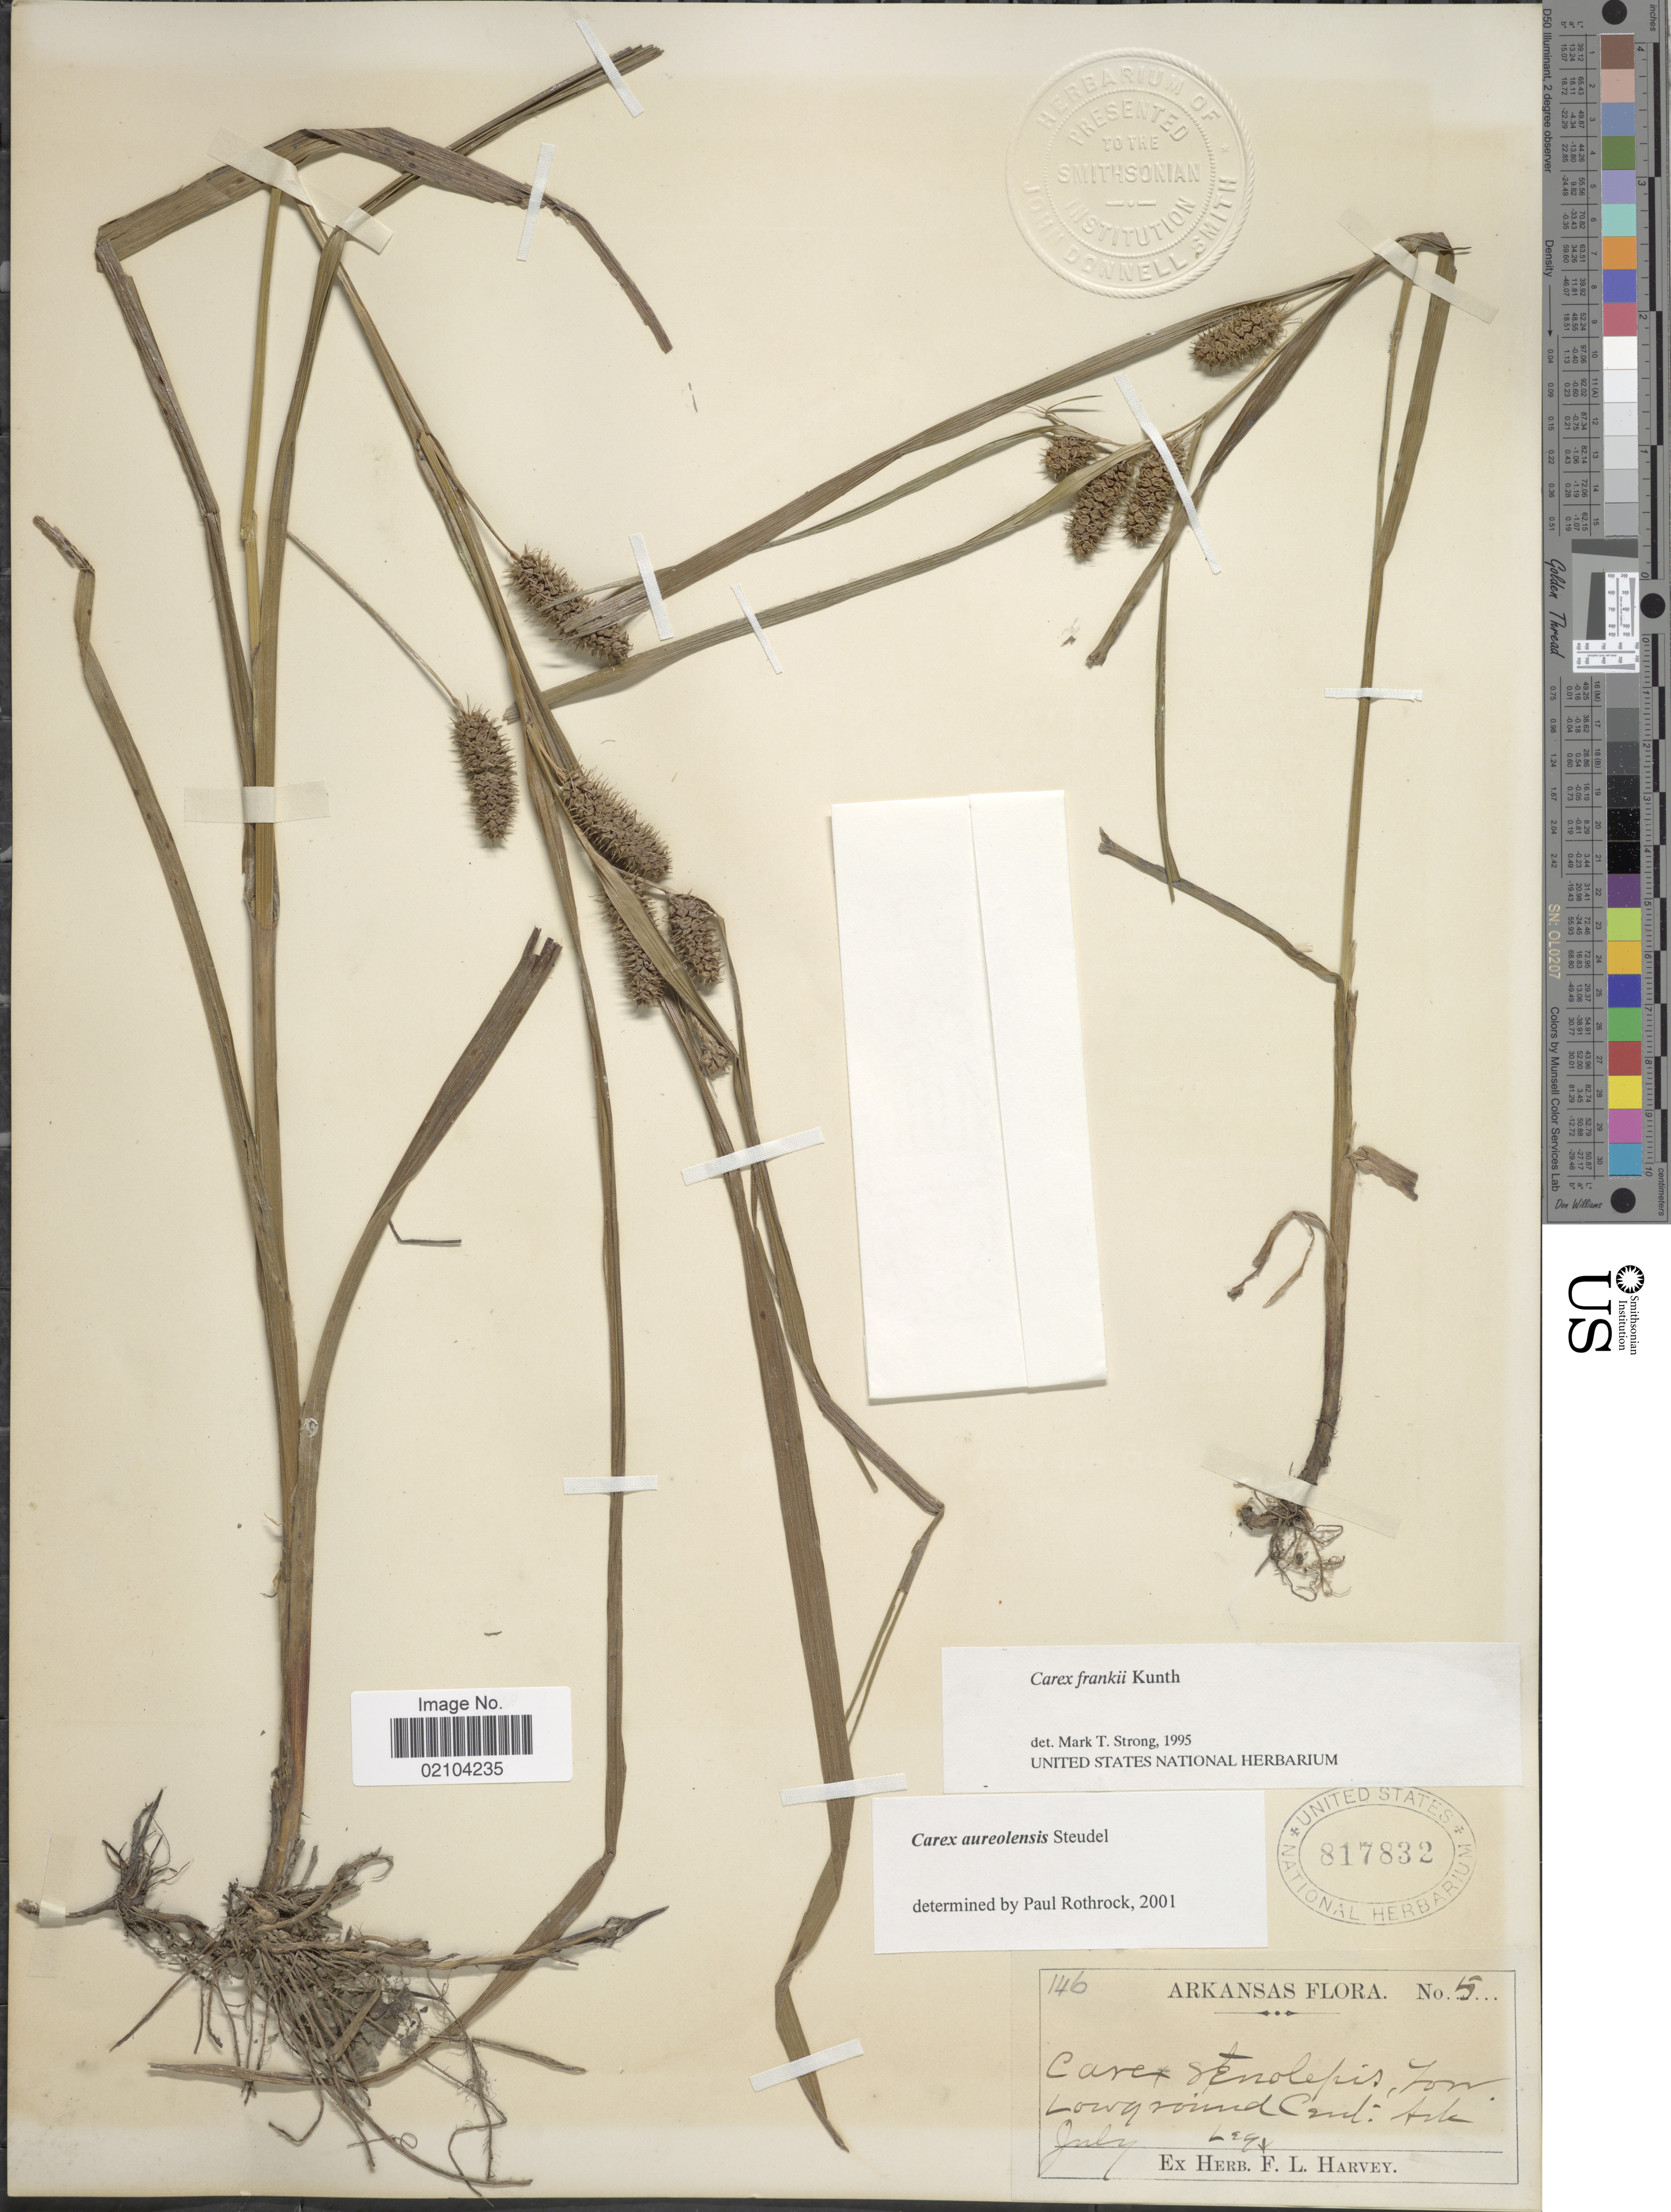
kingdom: Plantae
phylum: Tracheophyta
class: Liliopsida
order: Poales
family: Cyperaceae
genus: Carex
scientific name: Carex aureolensis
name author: Steud.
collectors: F. L. Harvey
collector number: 146/5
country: United States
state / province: Arkansas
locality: Low ground Cent: Ark.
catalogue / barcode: US 817832